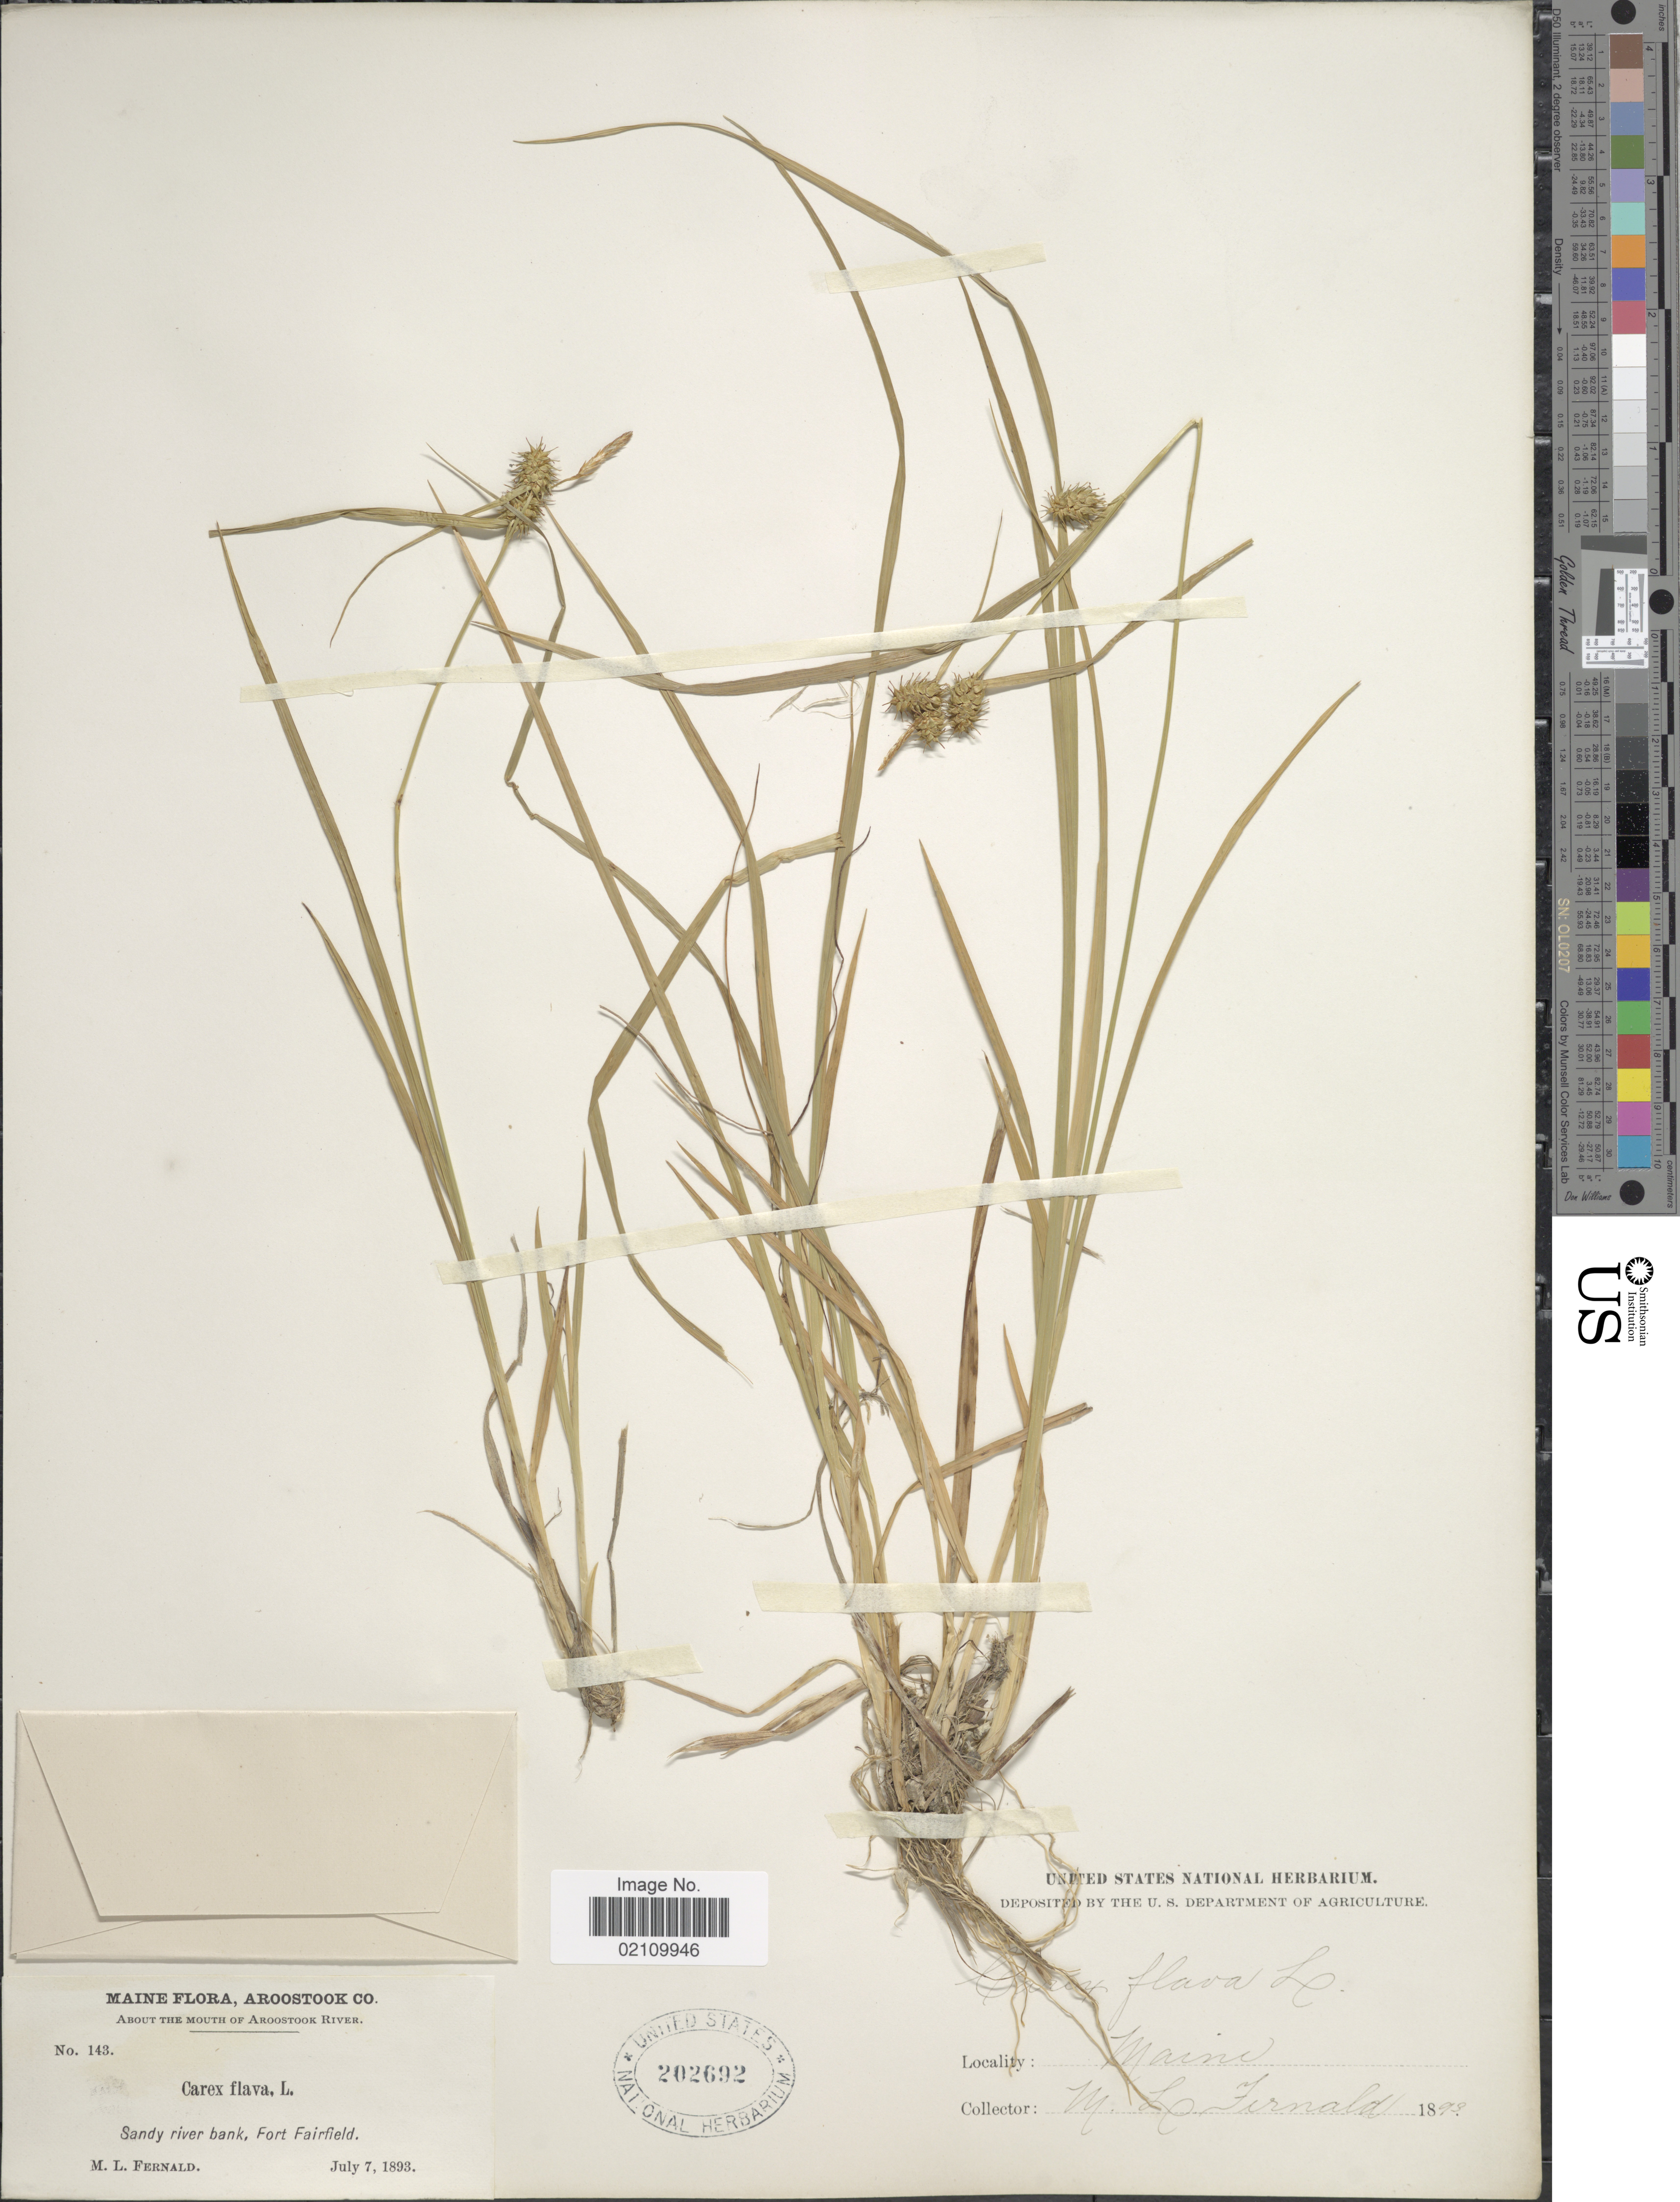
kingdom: Plantae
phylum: Tracheophyta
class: Liliopsida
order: Poales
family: Cyperaceae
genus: Carex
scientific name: Carex flava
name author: L.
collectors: M. L. Fernald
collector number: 143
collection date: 1893-07-07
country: United States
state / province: Maine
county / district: Aroostook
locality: About the mouth ofb Aroostook River. Sandy river bank, Fort Fairfield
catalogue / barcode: US 202692